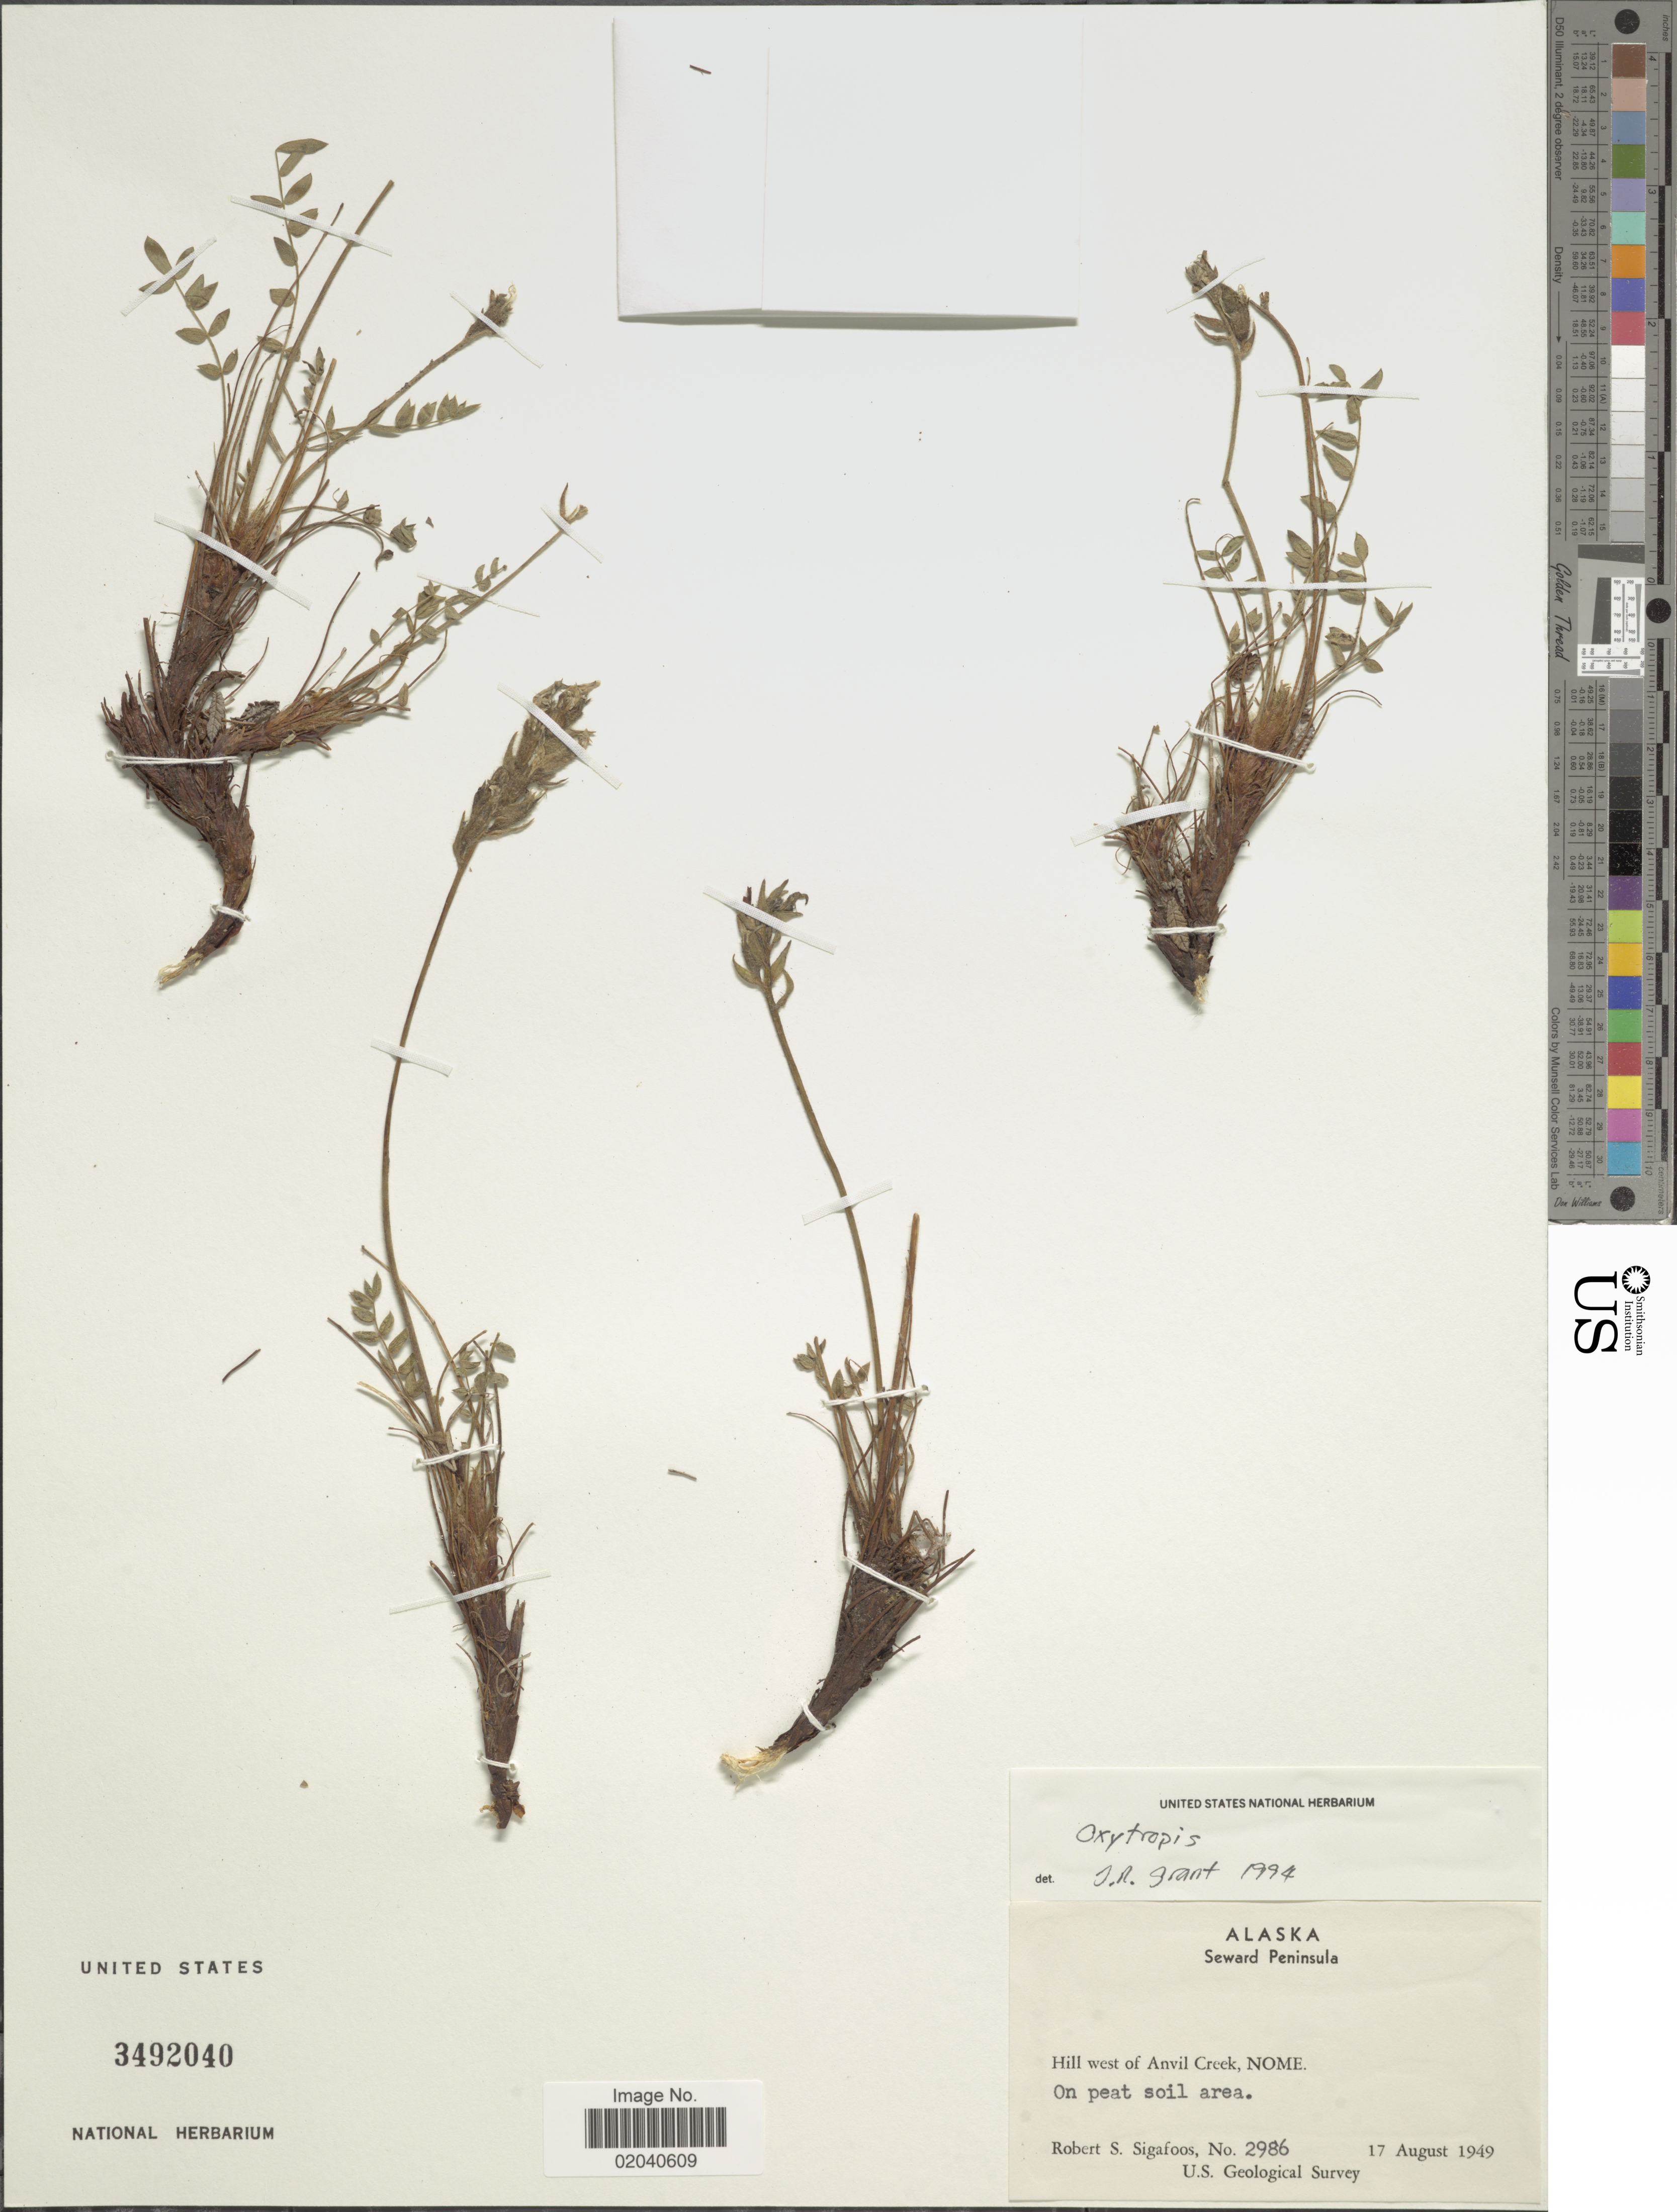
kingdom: Plantae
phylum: Tracheophyta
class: Magnoliopsida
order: Fabales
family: Fabaceae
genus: Oxytropis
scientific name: Oxytropis sp.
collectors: R. Sigafoos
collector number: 2986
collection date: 1949-08-17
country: United States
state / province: Alaska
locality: Seward Peninsula, Hill west of Anvil Creek, Nome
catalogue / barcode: US 3492040